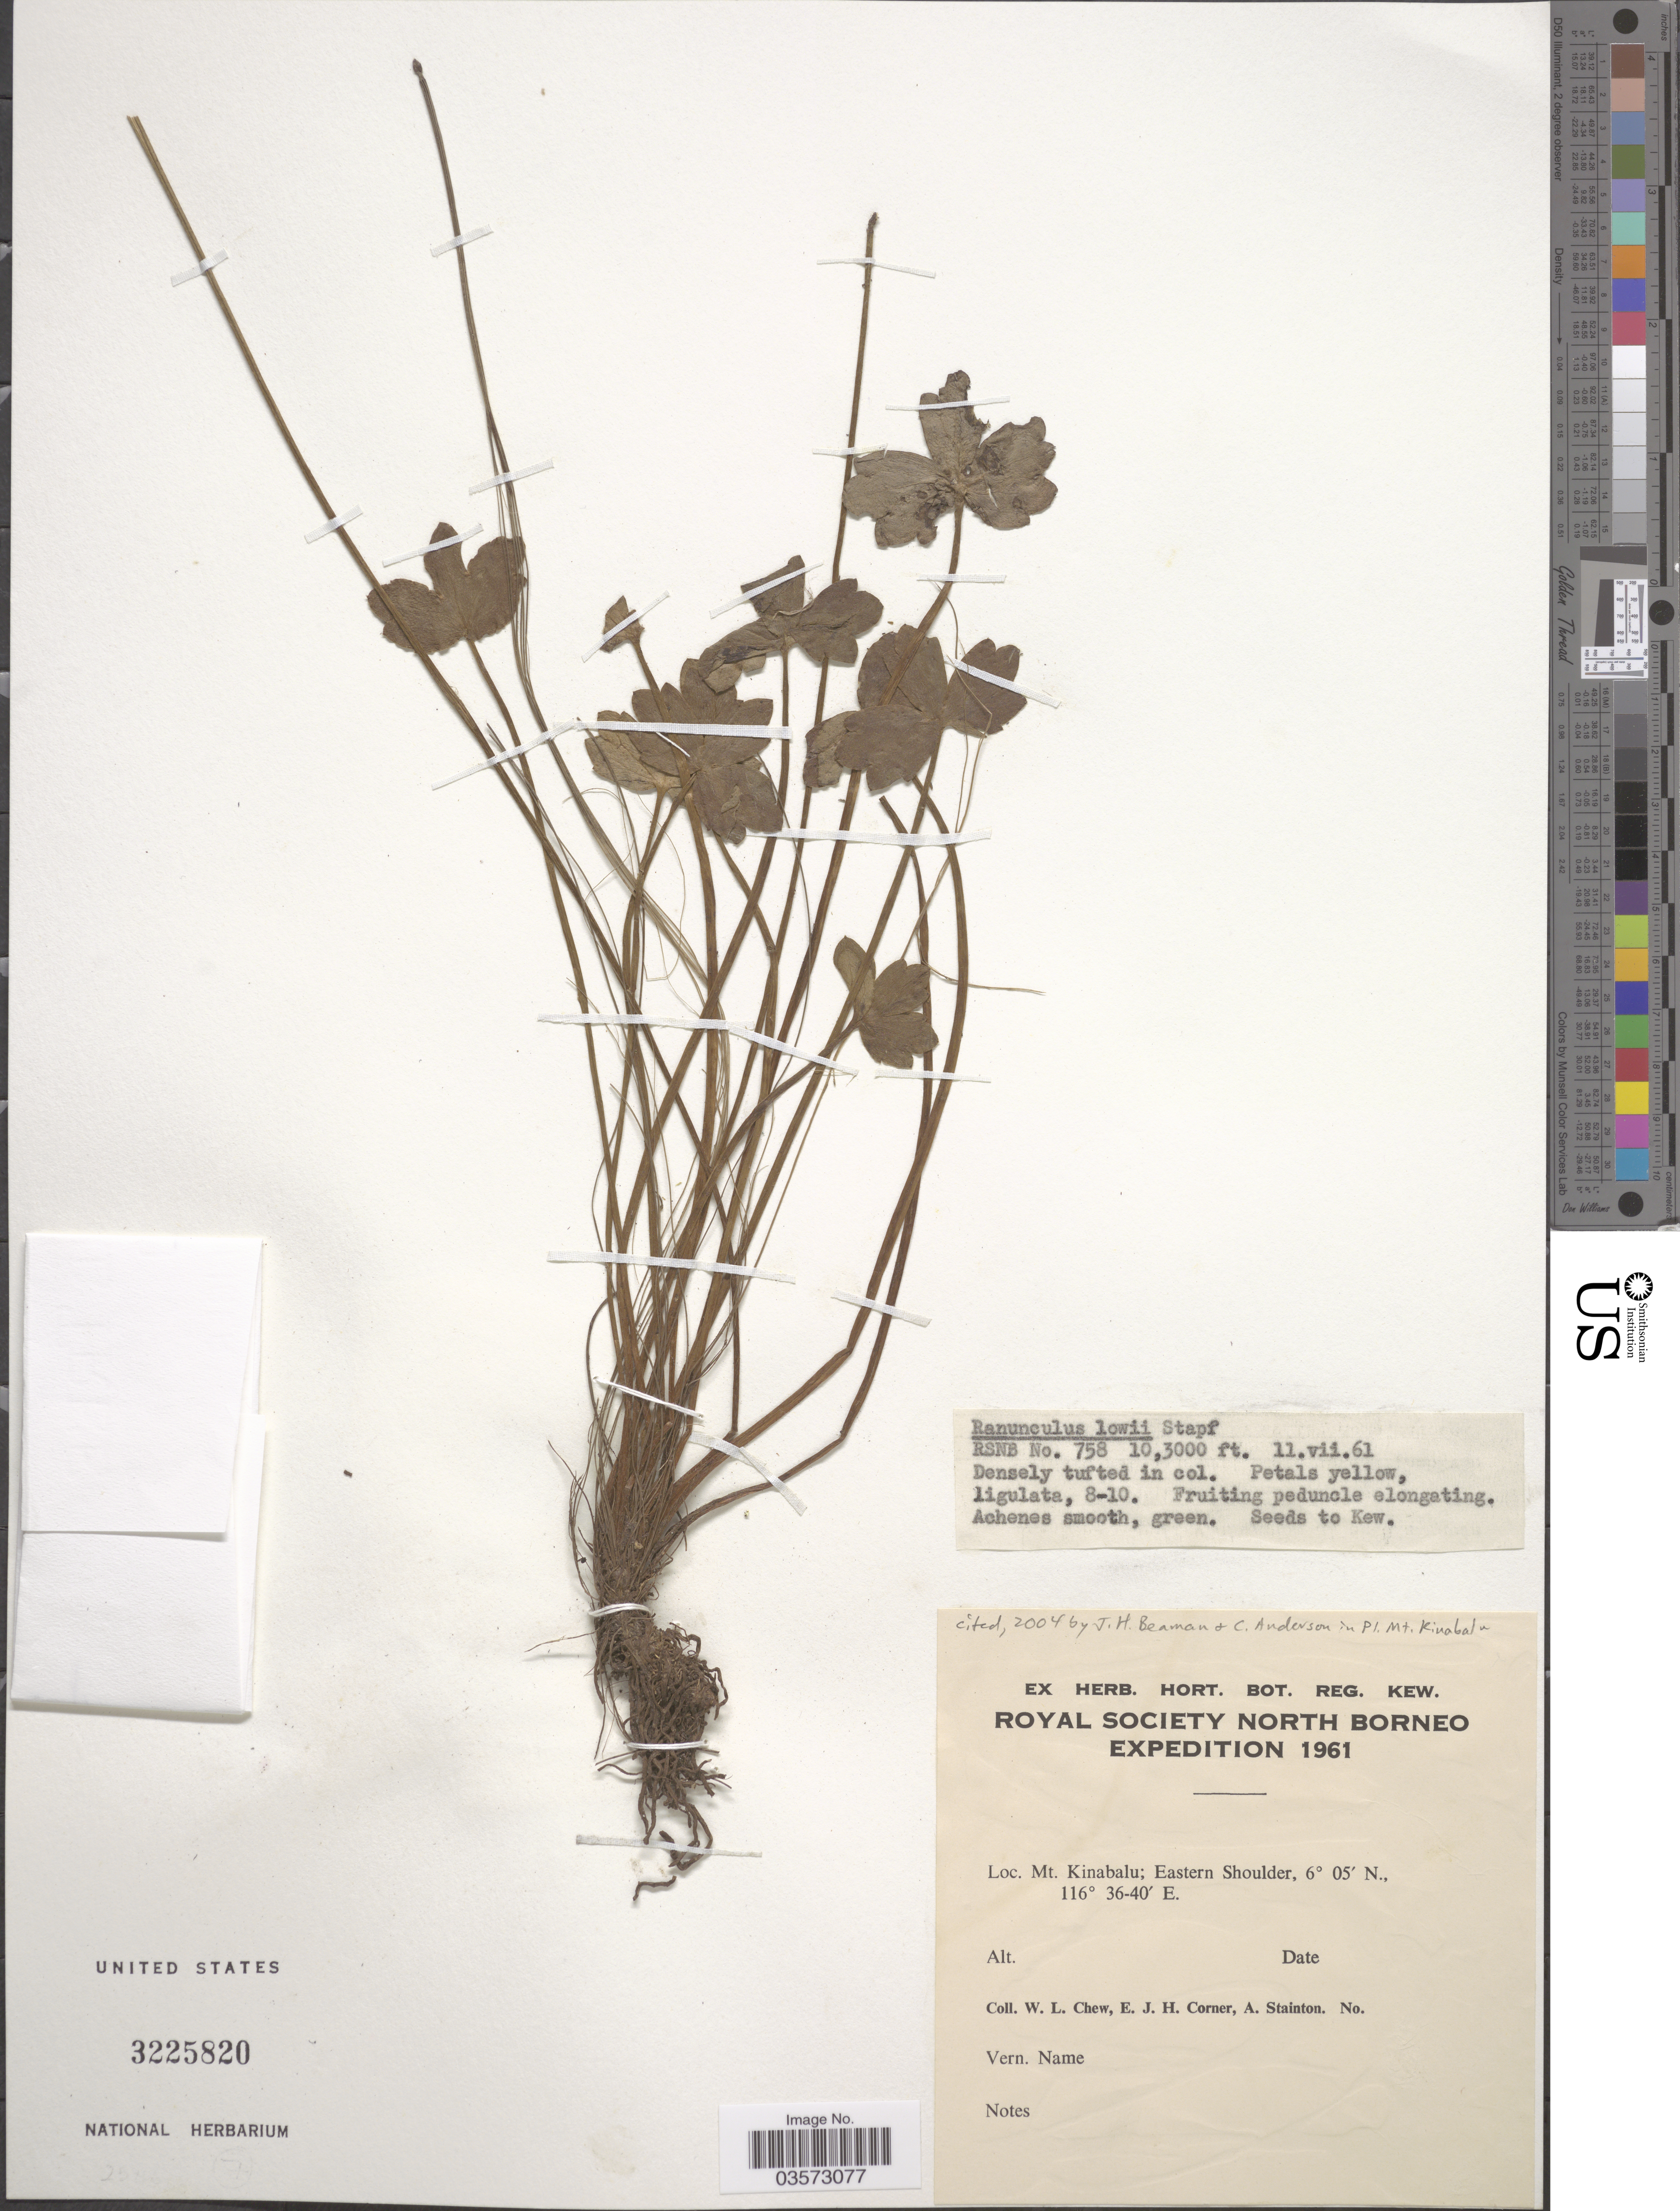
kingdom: Plantae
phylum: Tracheophyta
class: Magnoliopsida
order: Ranunculales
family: Ranunculaceae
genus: Ranunculus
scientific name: Ranunculus lowii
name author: Stapf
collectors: W. Chew, E. Corner & A. Stainton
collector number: RSNB 758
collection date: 1961-07-11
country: Malaysia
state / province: Sabah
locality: Mt. Kinabalu; Eastern Shoulder.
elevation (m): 31394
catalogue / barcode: US 3225820